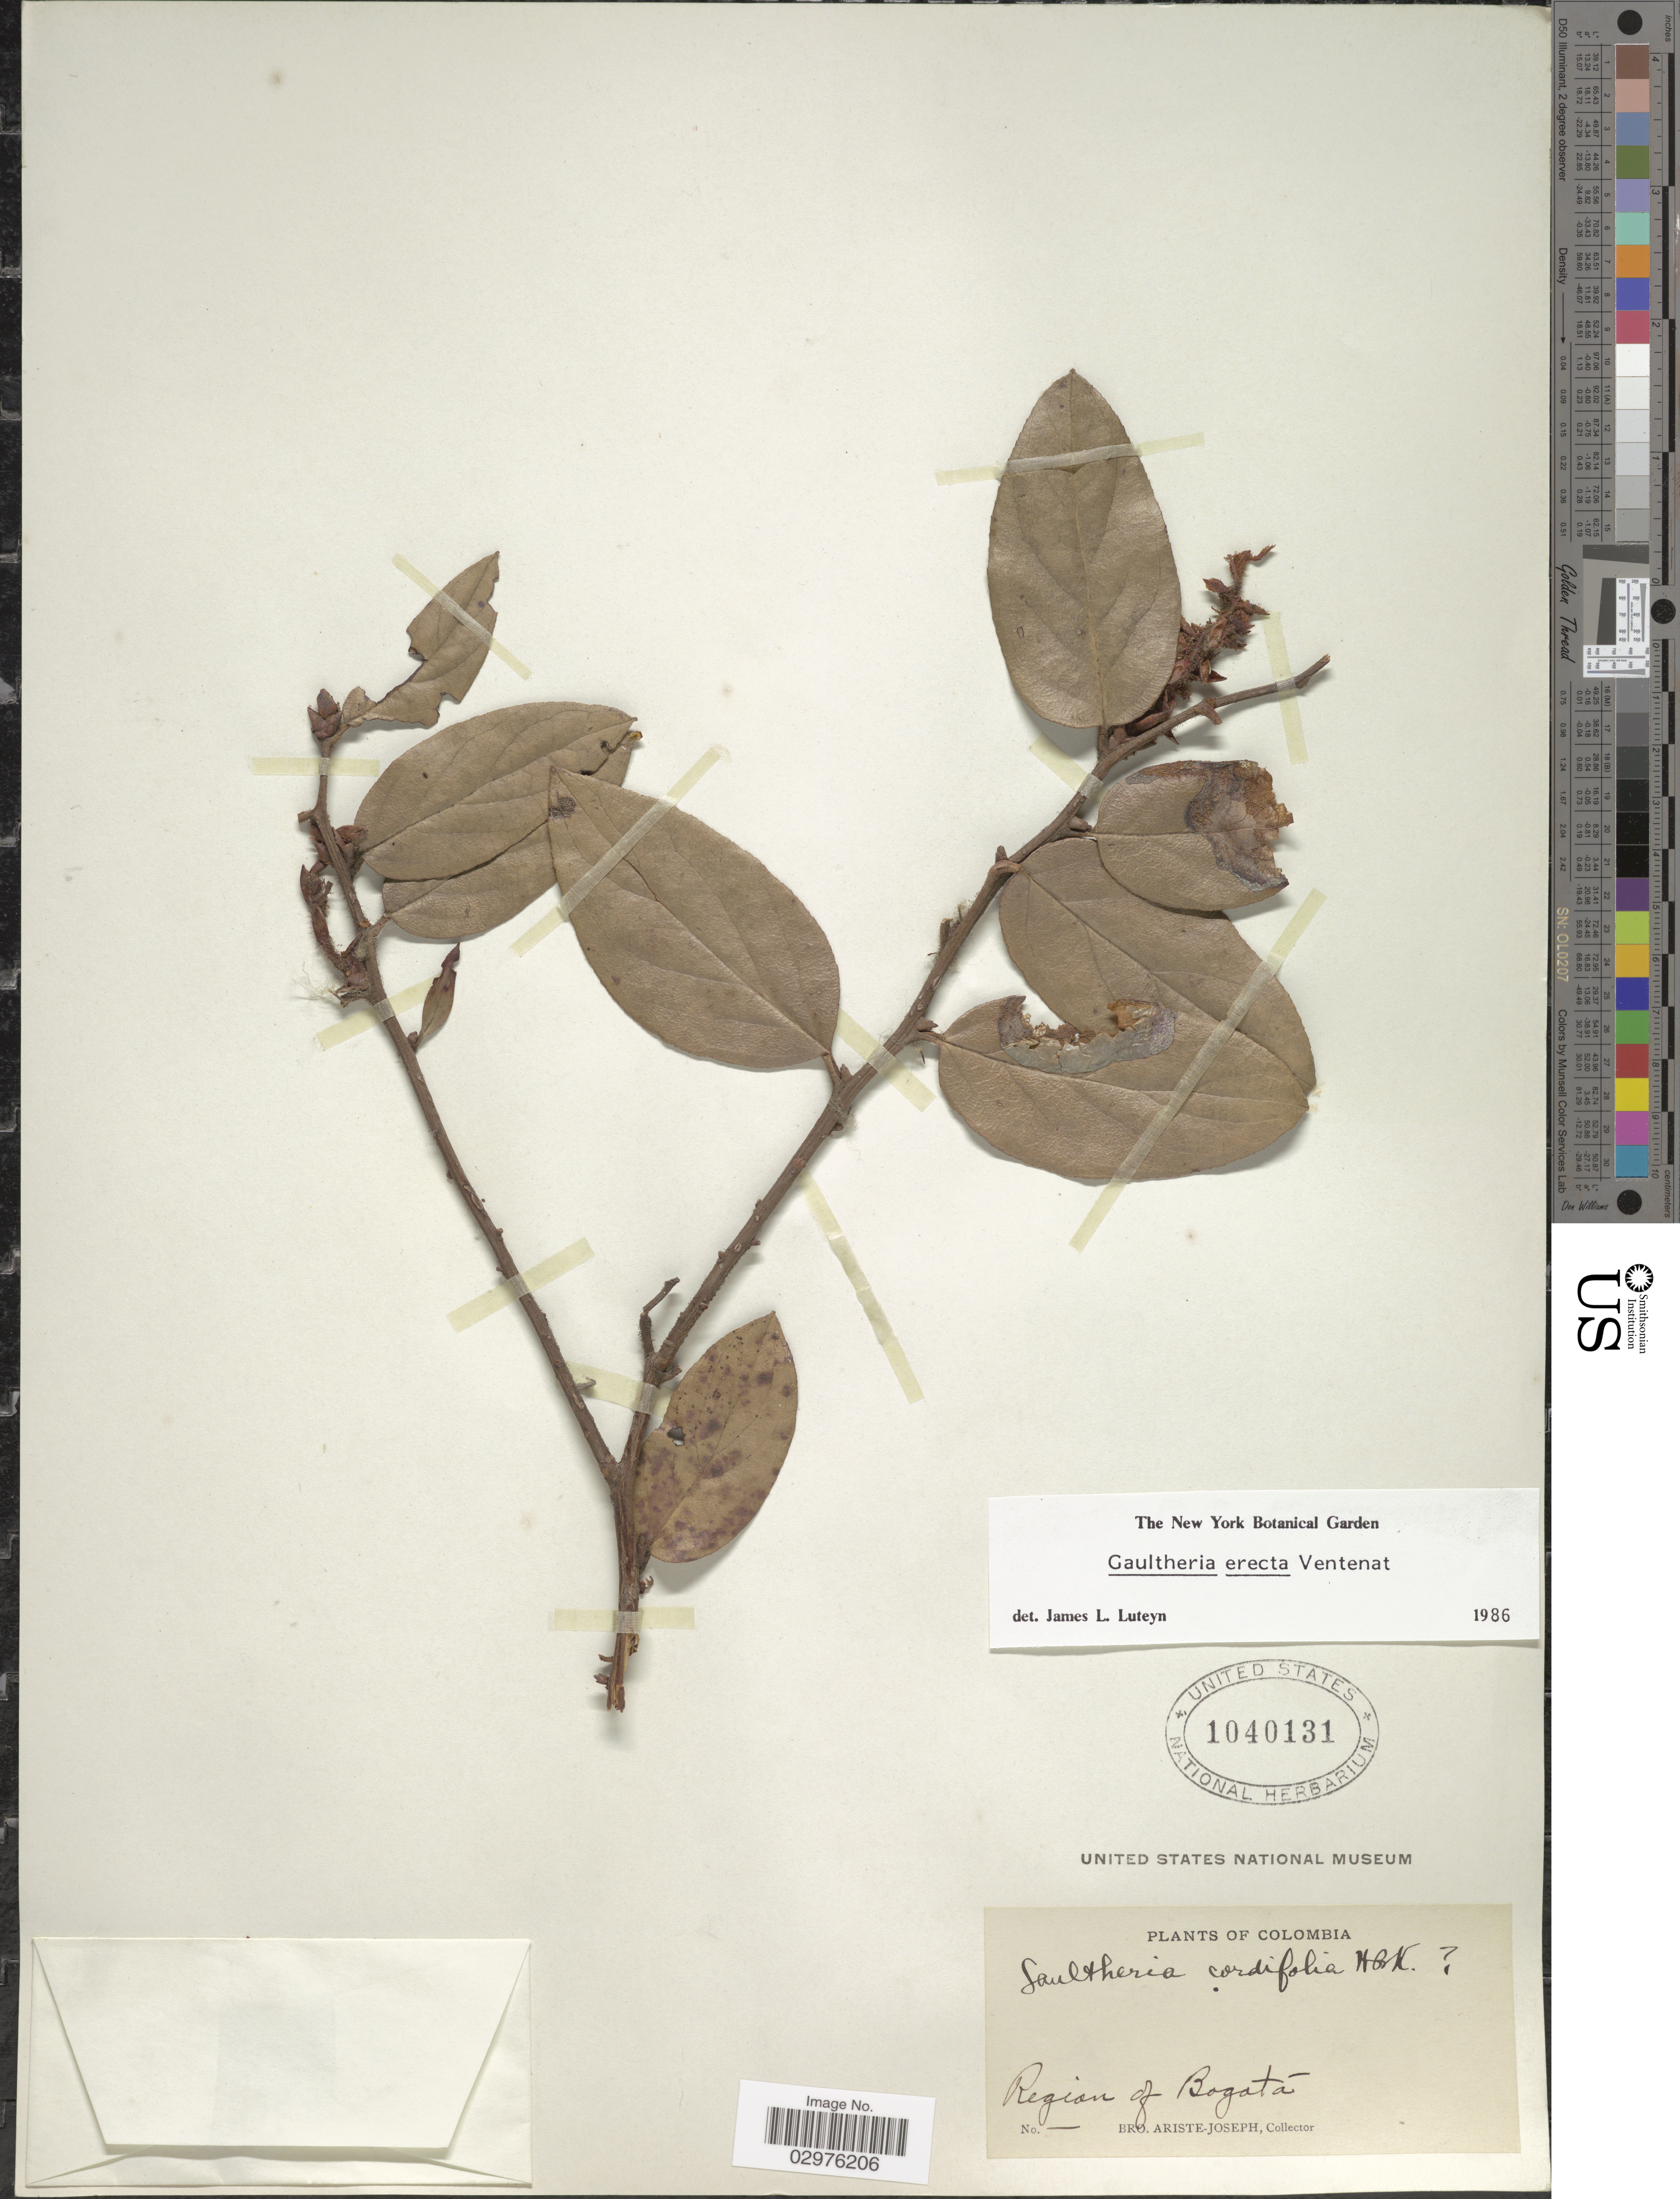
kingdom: Plantae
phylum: Tracheophyta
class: Magnoliopsida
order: Ericales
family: Ericaceae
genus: Gaultheria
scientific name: Gaultheria erecta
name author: Vent.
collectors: Bro. Ariste-Joseph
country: Colombia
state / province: Bogota D.C.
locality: Region of Bogotá.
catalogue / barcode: US 1040131